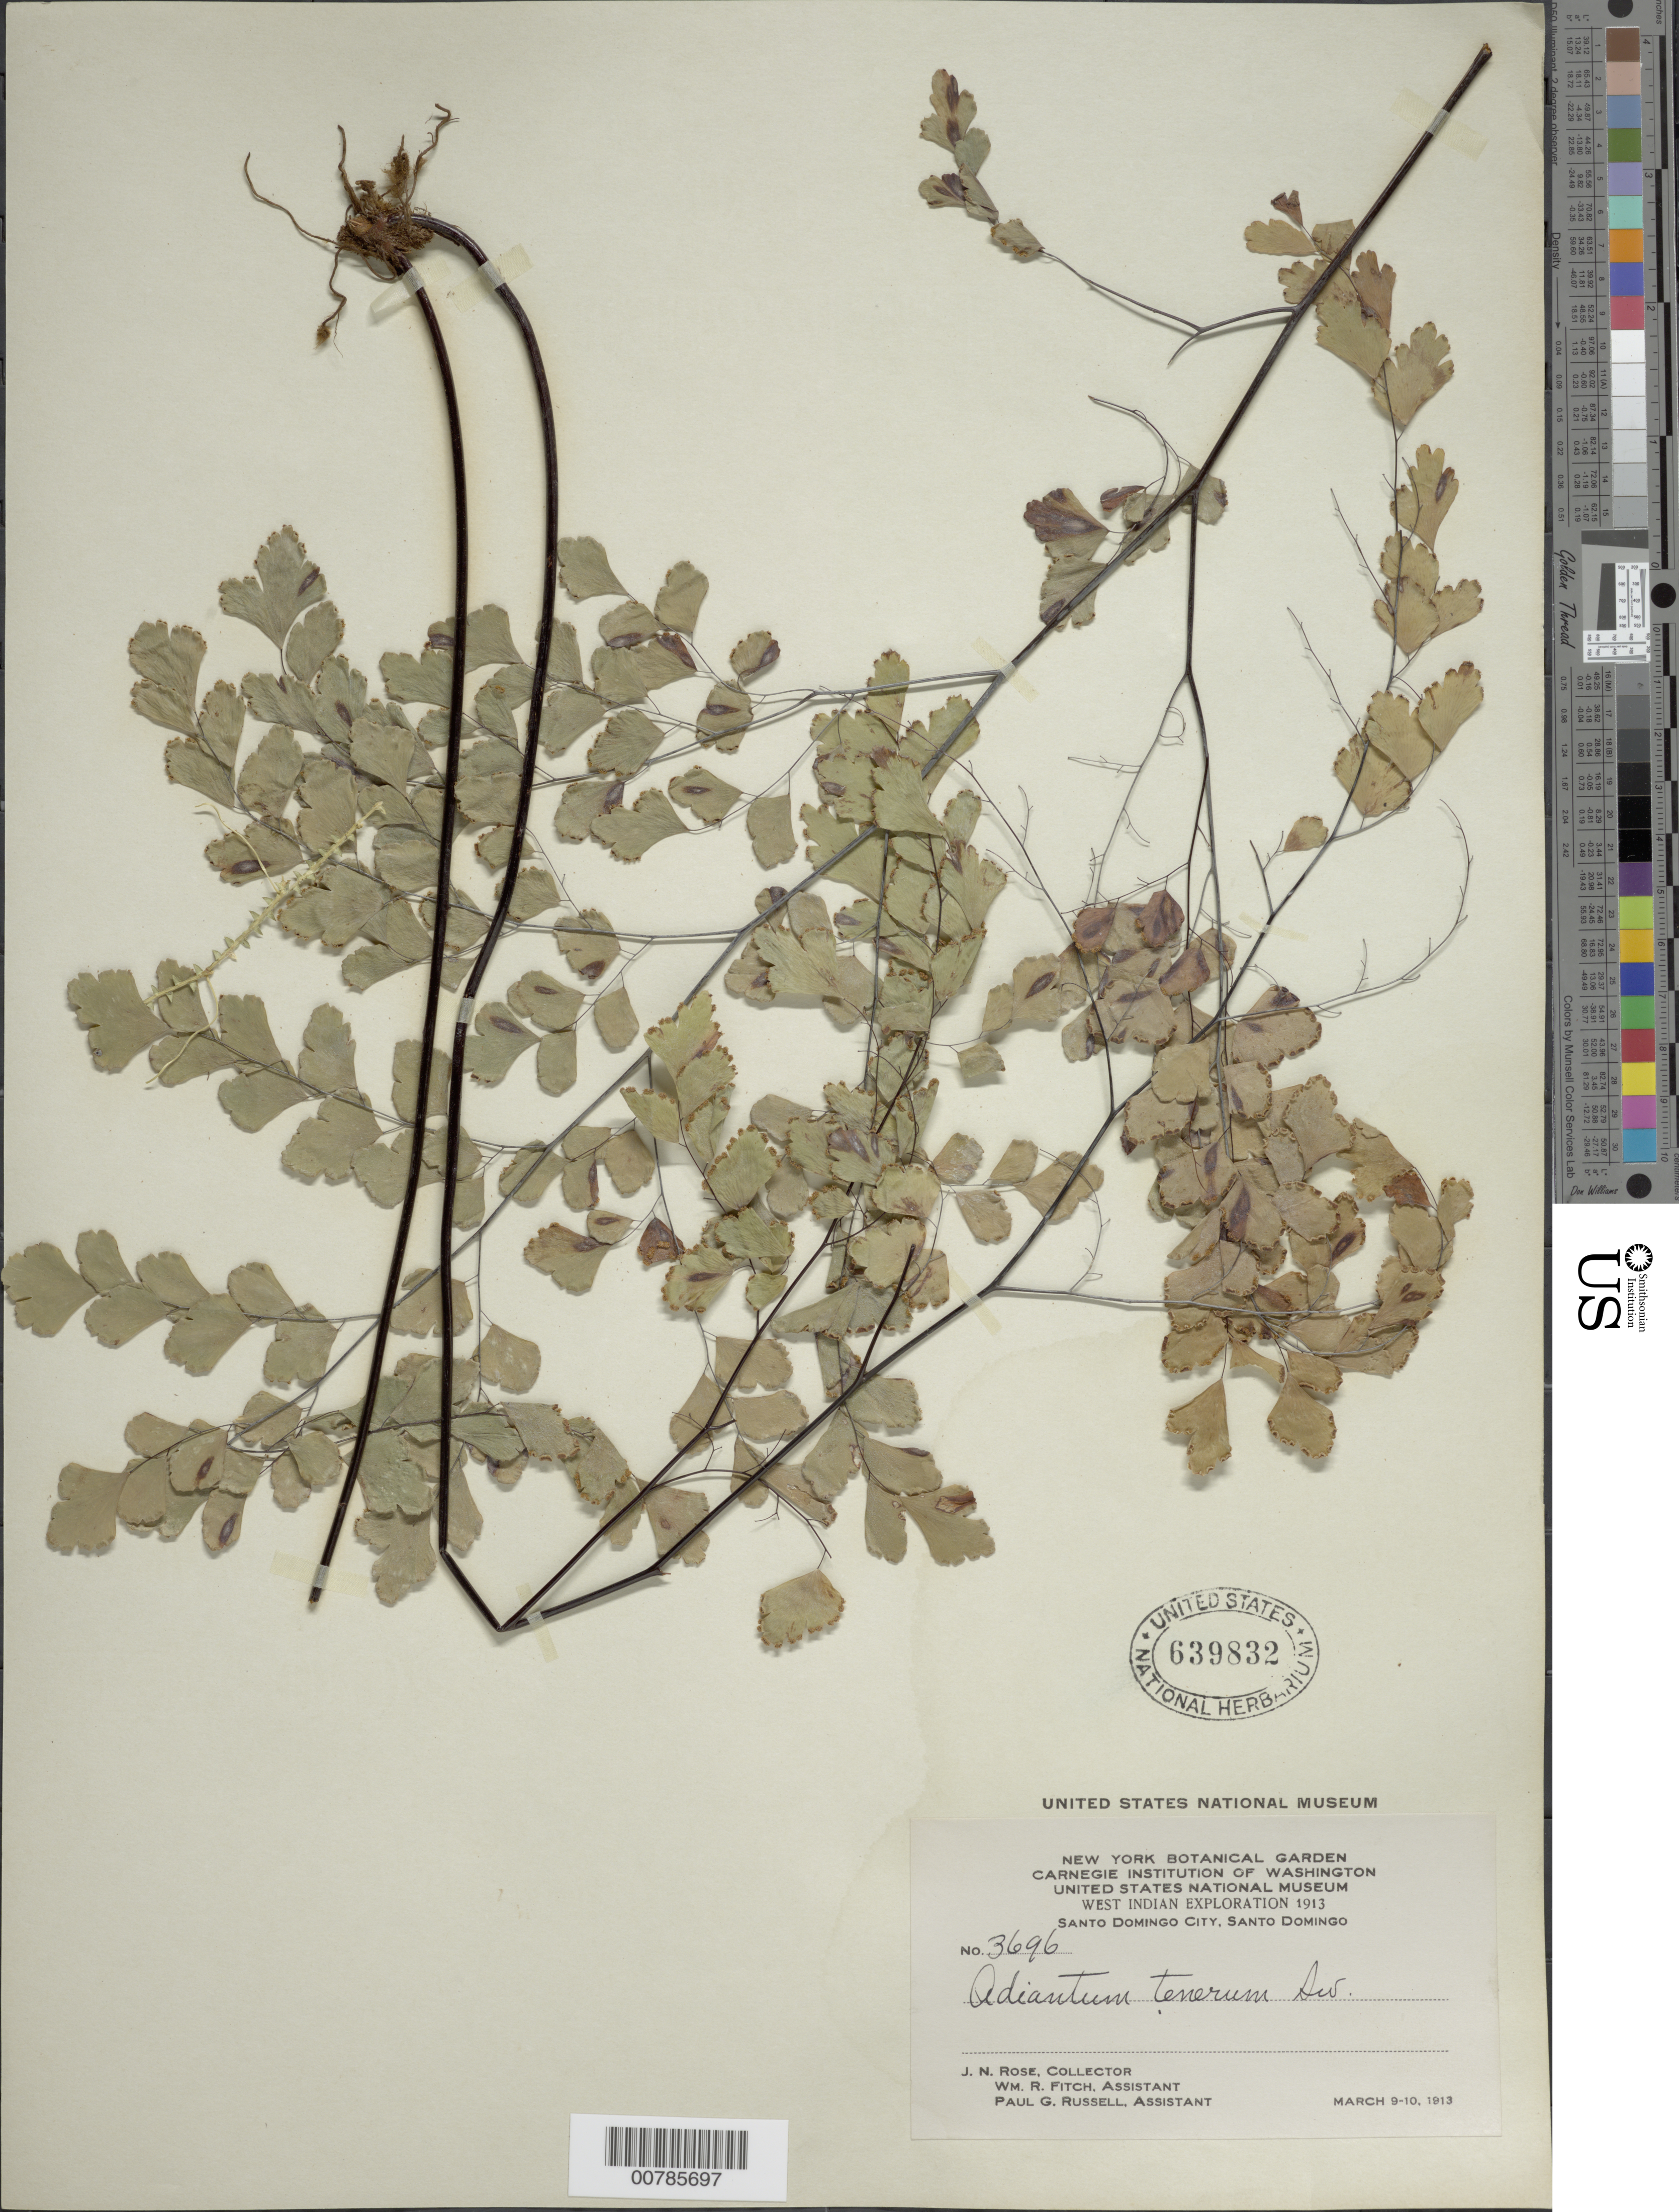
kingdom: Plantae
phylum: Tracheophyta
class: Polypodiopsida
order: Polypodiales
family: Pteridaceae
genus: Adiantum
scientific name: Adiantum tenerum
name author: Sw.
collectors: J. N. Rose, W. R. Fitch & P. G. Russell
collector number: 3696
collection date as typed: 09 Mar 1913 to 10 Mar 1913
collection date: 1913-03-09/1913-03-10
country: Dominican Republic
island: Hispaniola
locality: Santo Domingo City.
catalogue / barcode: US 639832